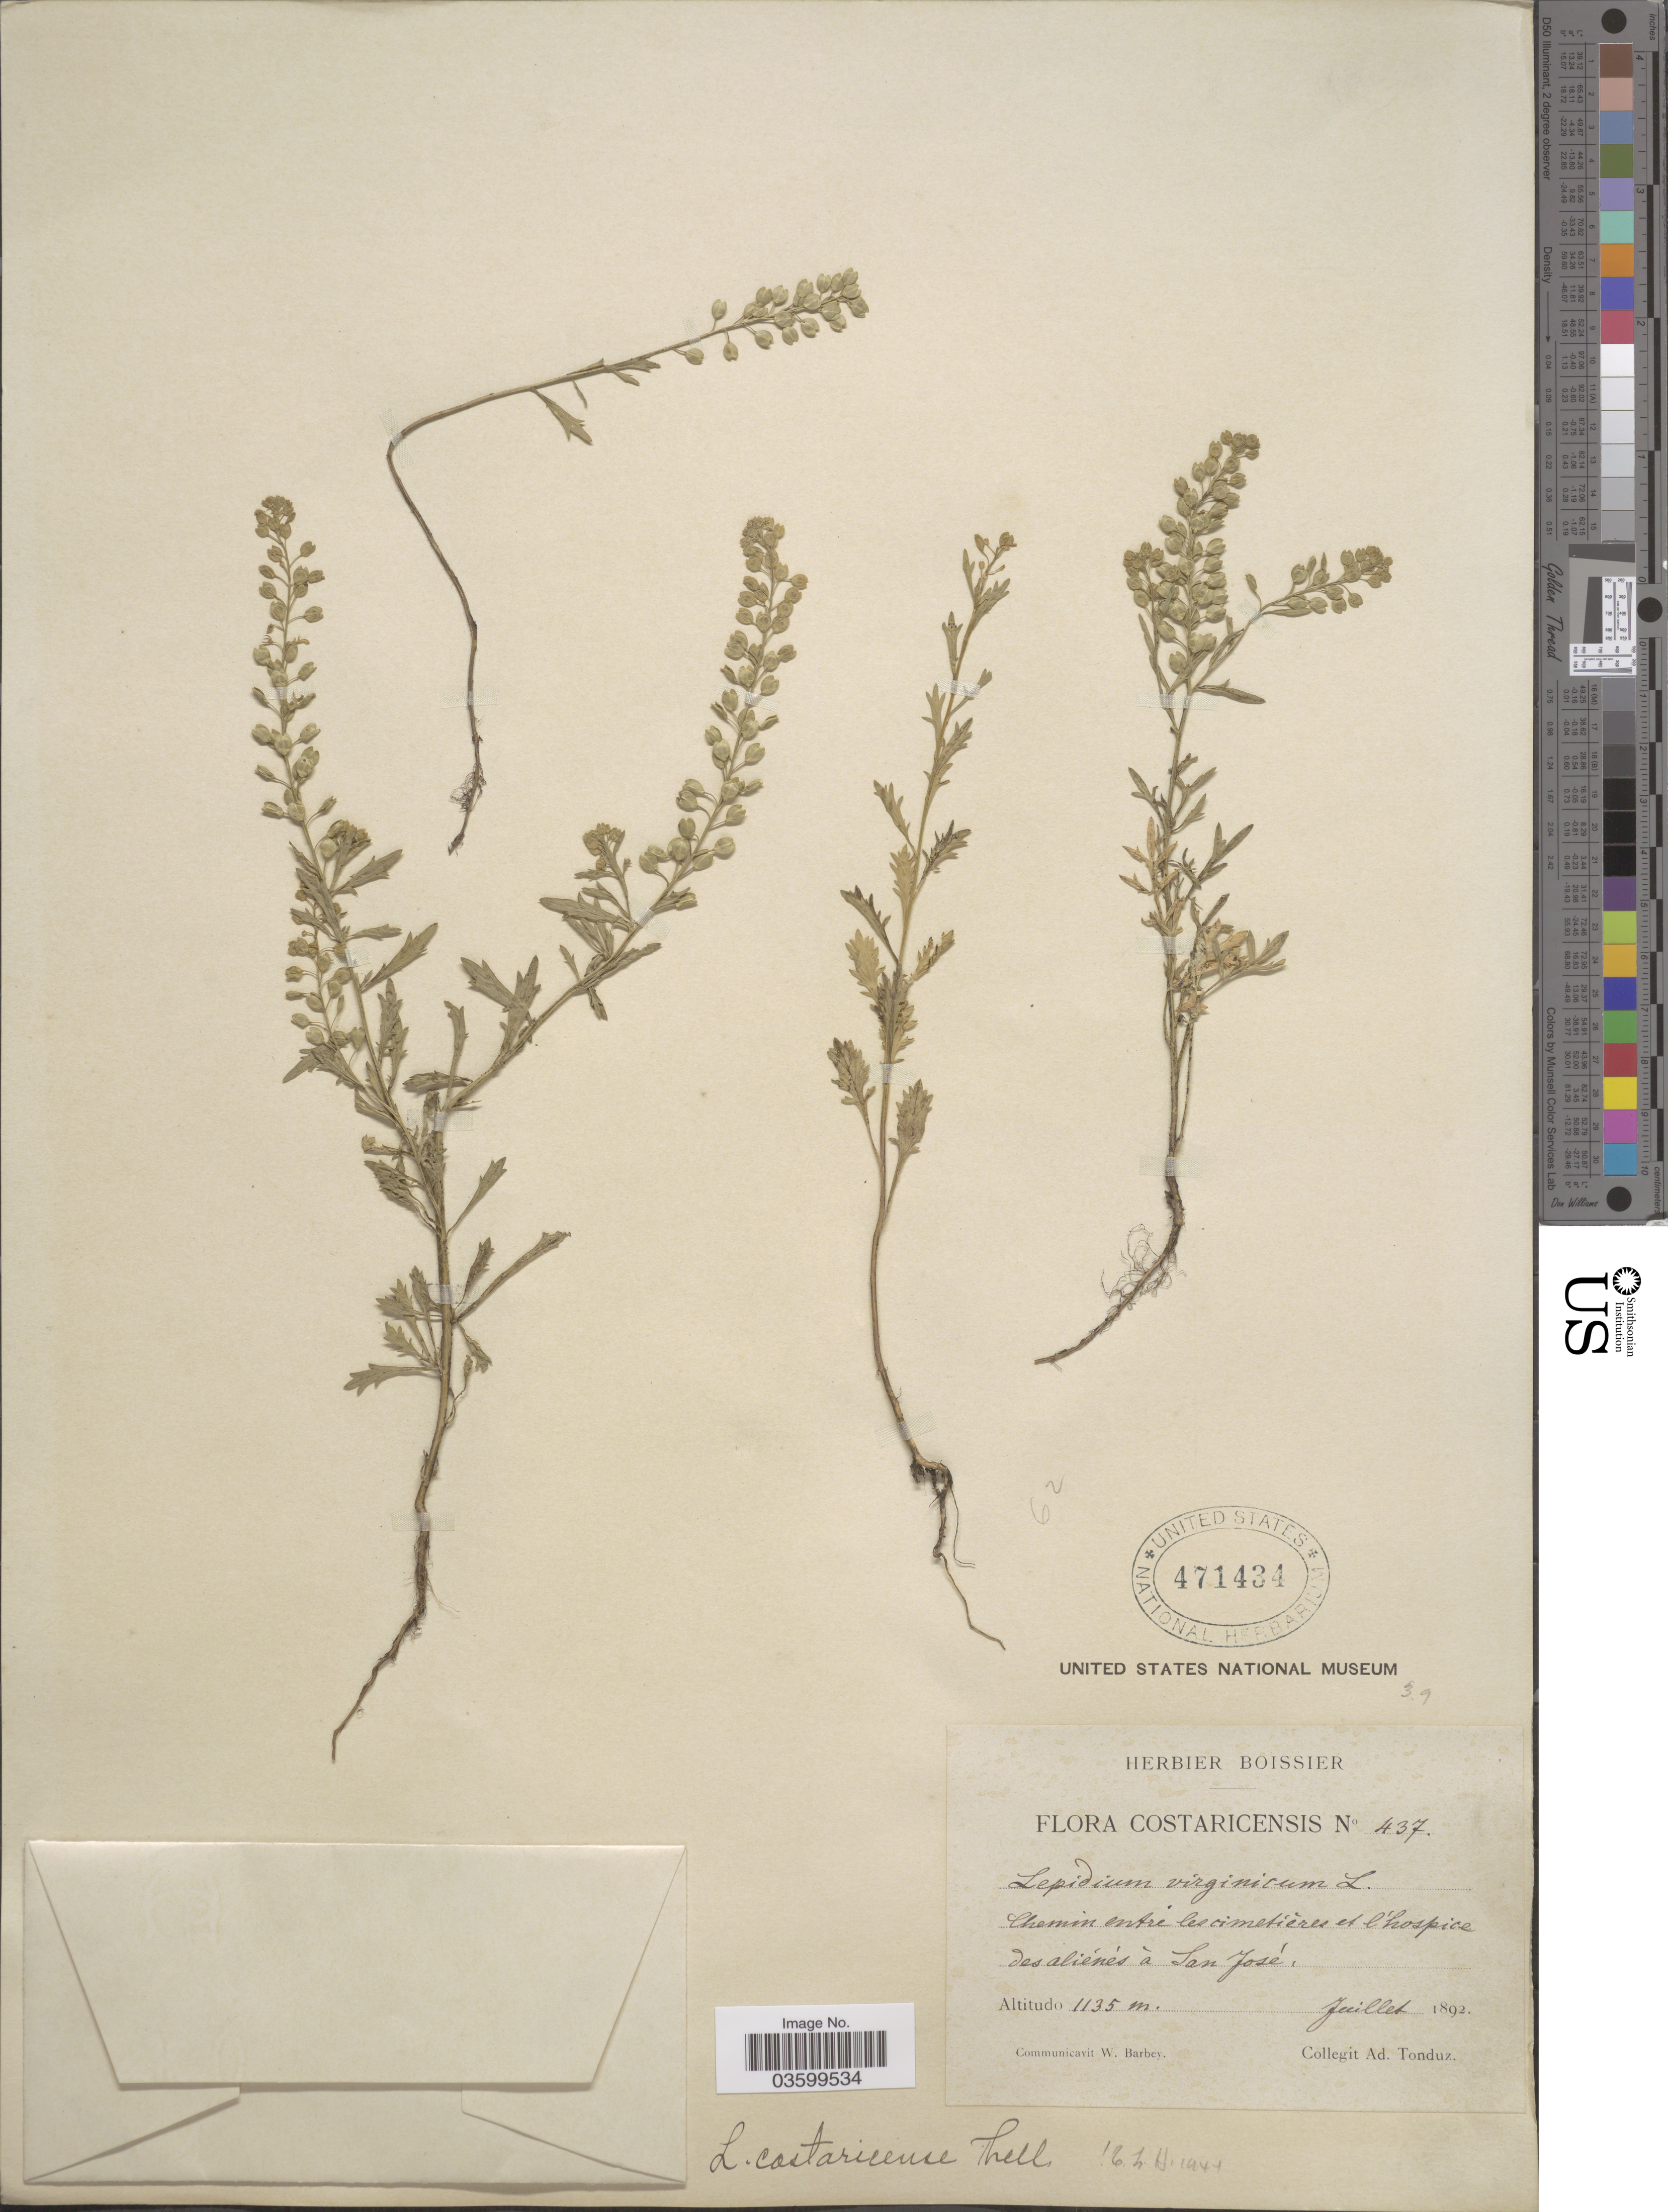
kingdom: Plantae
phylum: Tracheophyta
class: Magnoliopsida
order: Brassicales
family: Brassicaceae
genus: Lepidium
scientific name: Lepidium costaricense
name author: Thell.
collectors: A. Tonduz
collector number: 437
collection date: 1892-07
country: Costa Rica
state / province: San José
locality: Chemin entré les cimetiéres et l'hospice des aliénés à San José.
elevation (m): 1135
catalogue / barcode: US 471434